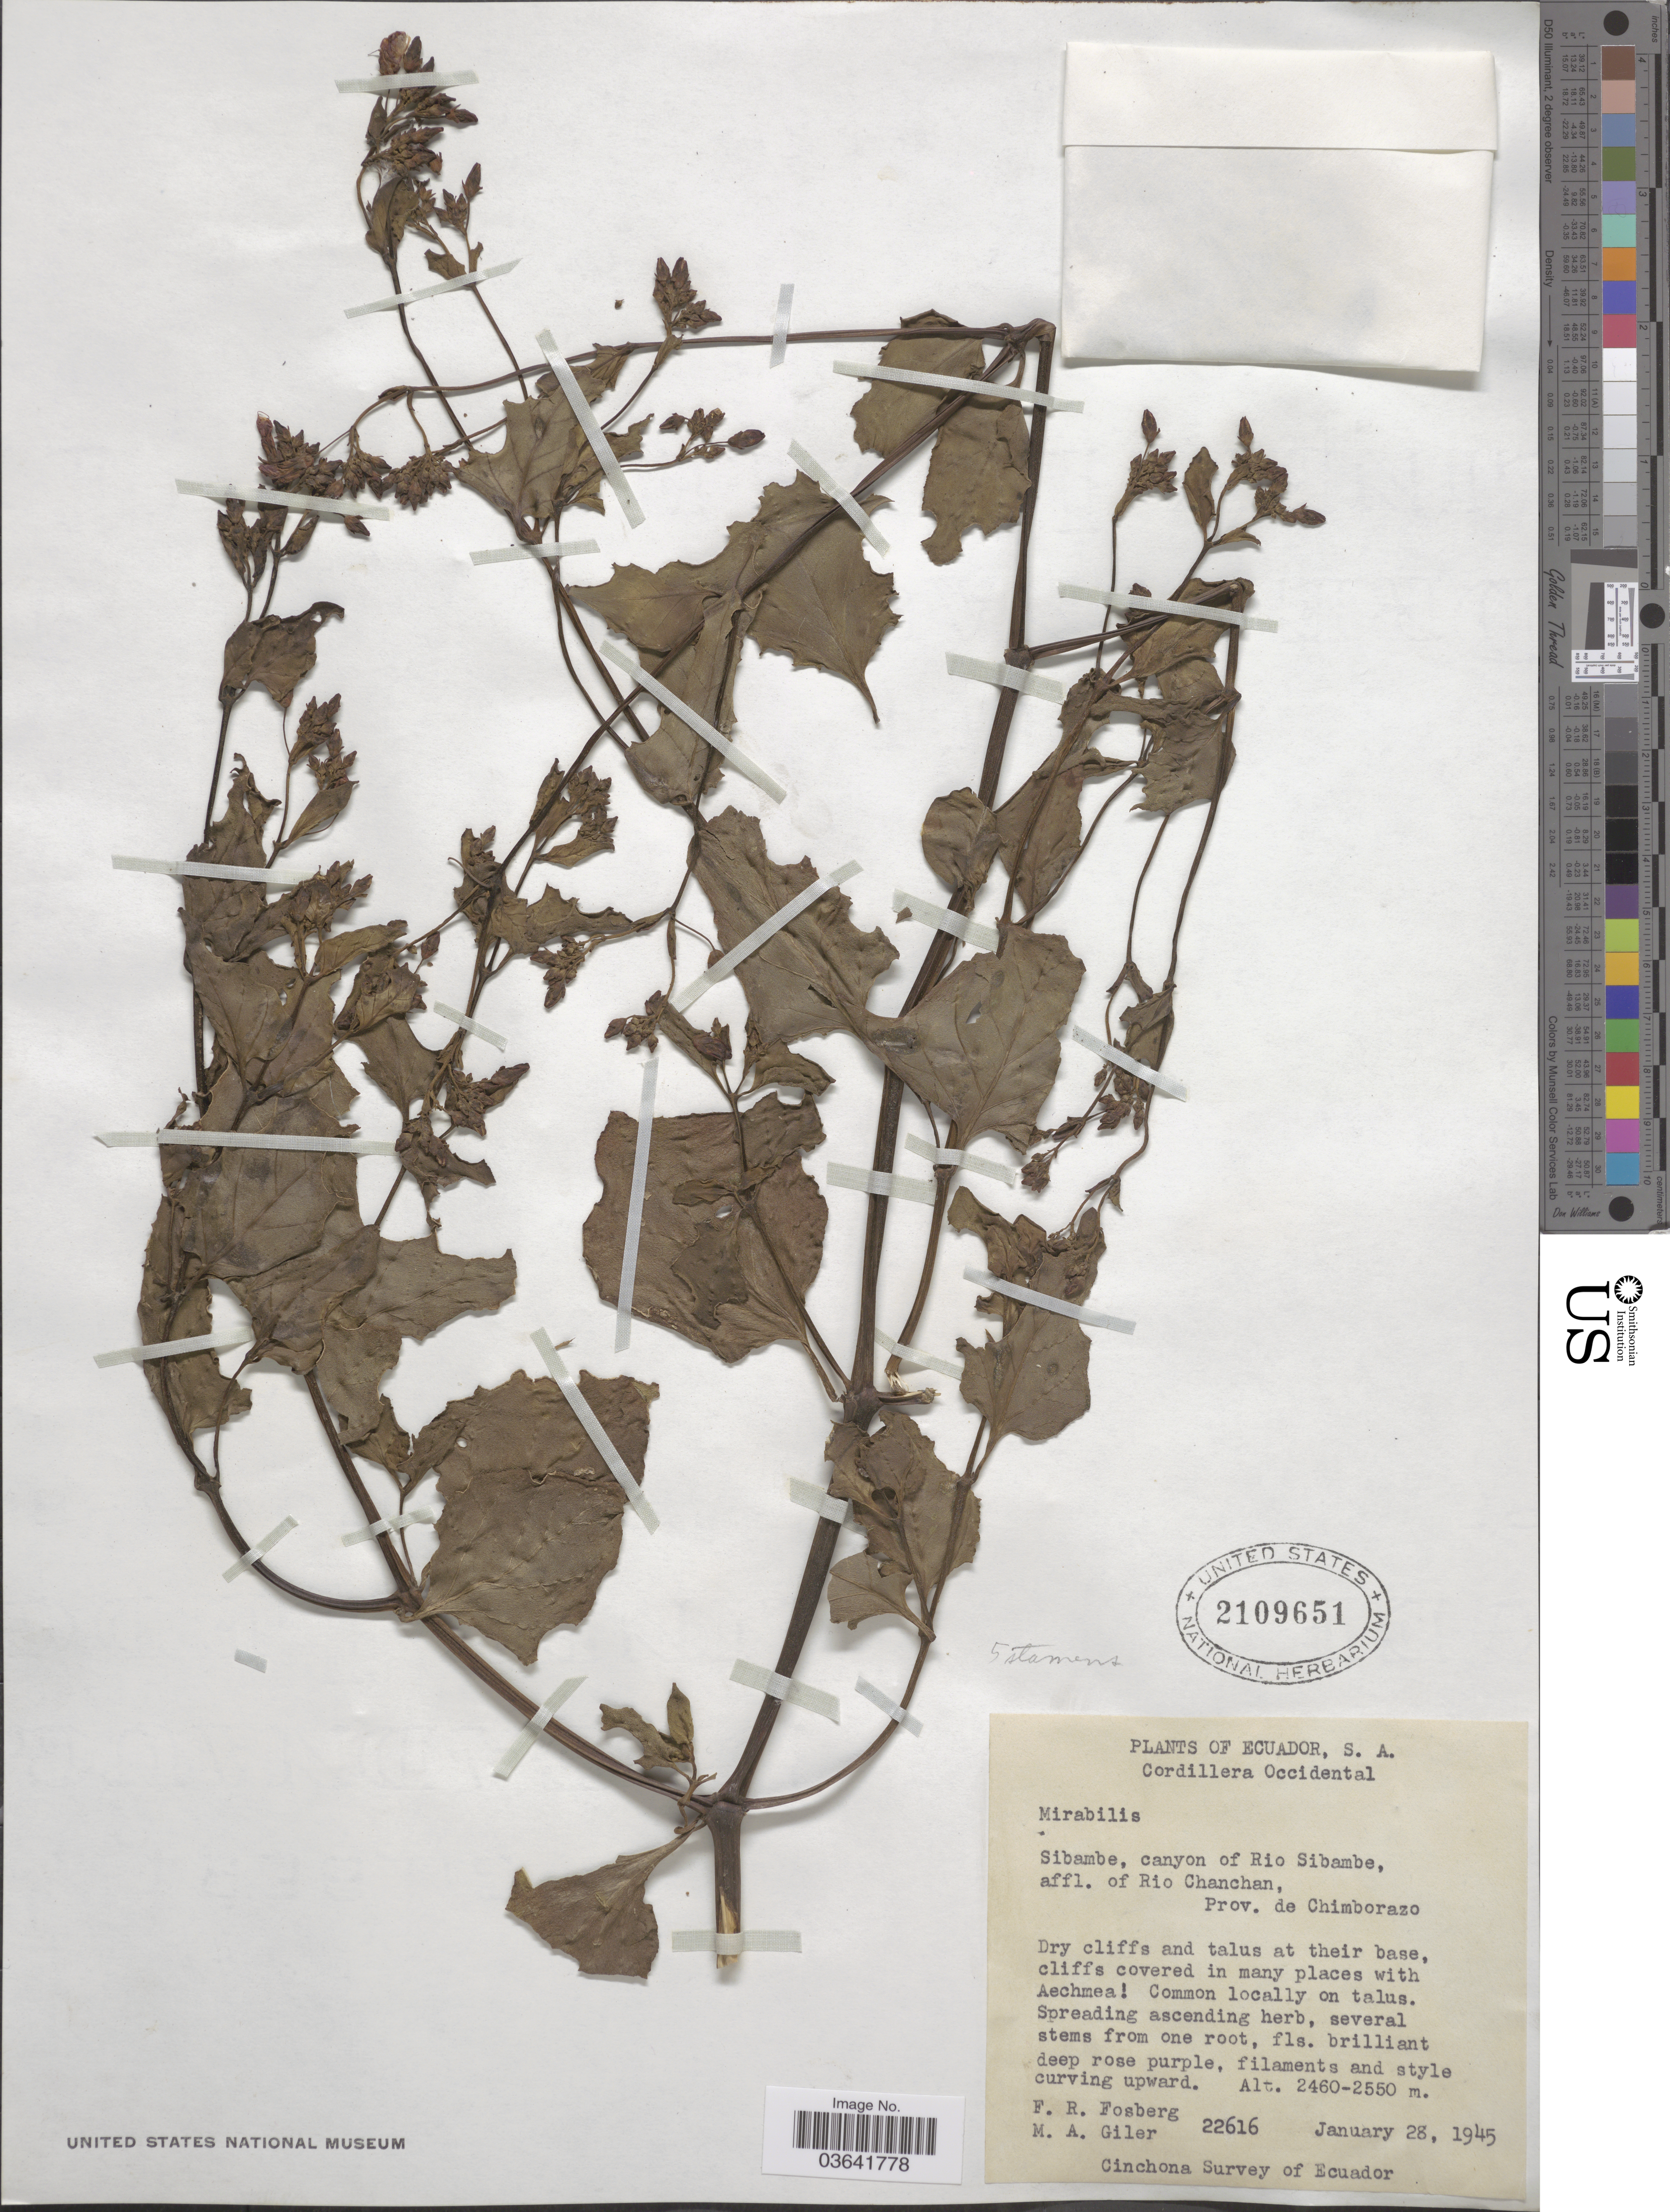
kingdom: Plantae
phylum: Tracheophyta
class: Magnoliopsida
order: Caryophyllales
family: Nyctaginaceae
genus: Mirabilis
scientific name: Mirabilis sp.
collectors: F. R. Fosberg & M. Giler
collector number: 22616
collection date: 1945-01-28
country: Ecuador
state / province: Chimborazo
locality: Cordillera Occidental. Sibambe, canyon of Rio Sibambe, affl. of Rio Chanchan.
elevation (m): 2460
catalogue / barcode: US 2109651